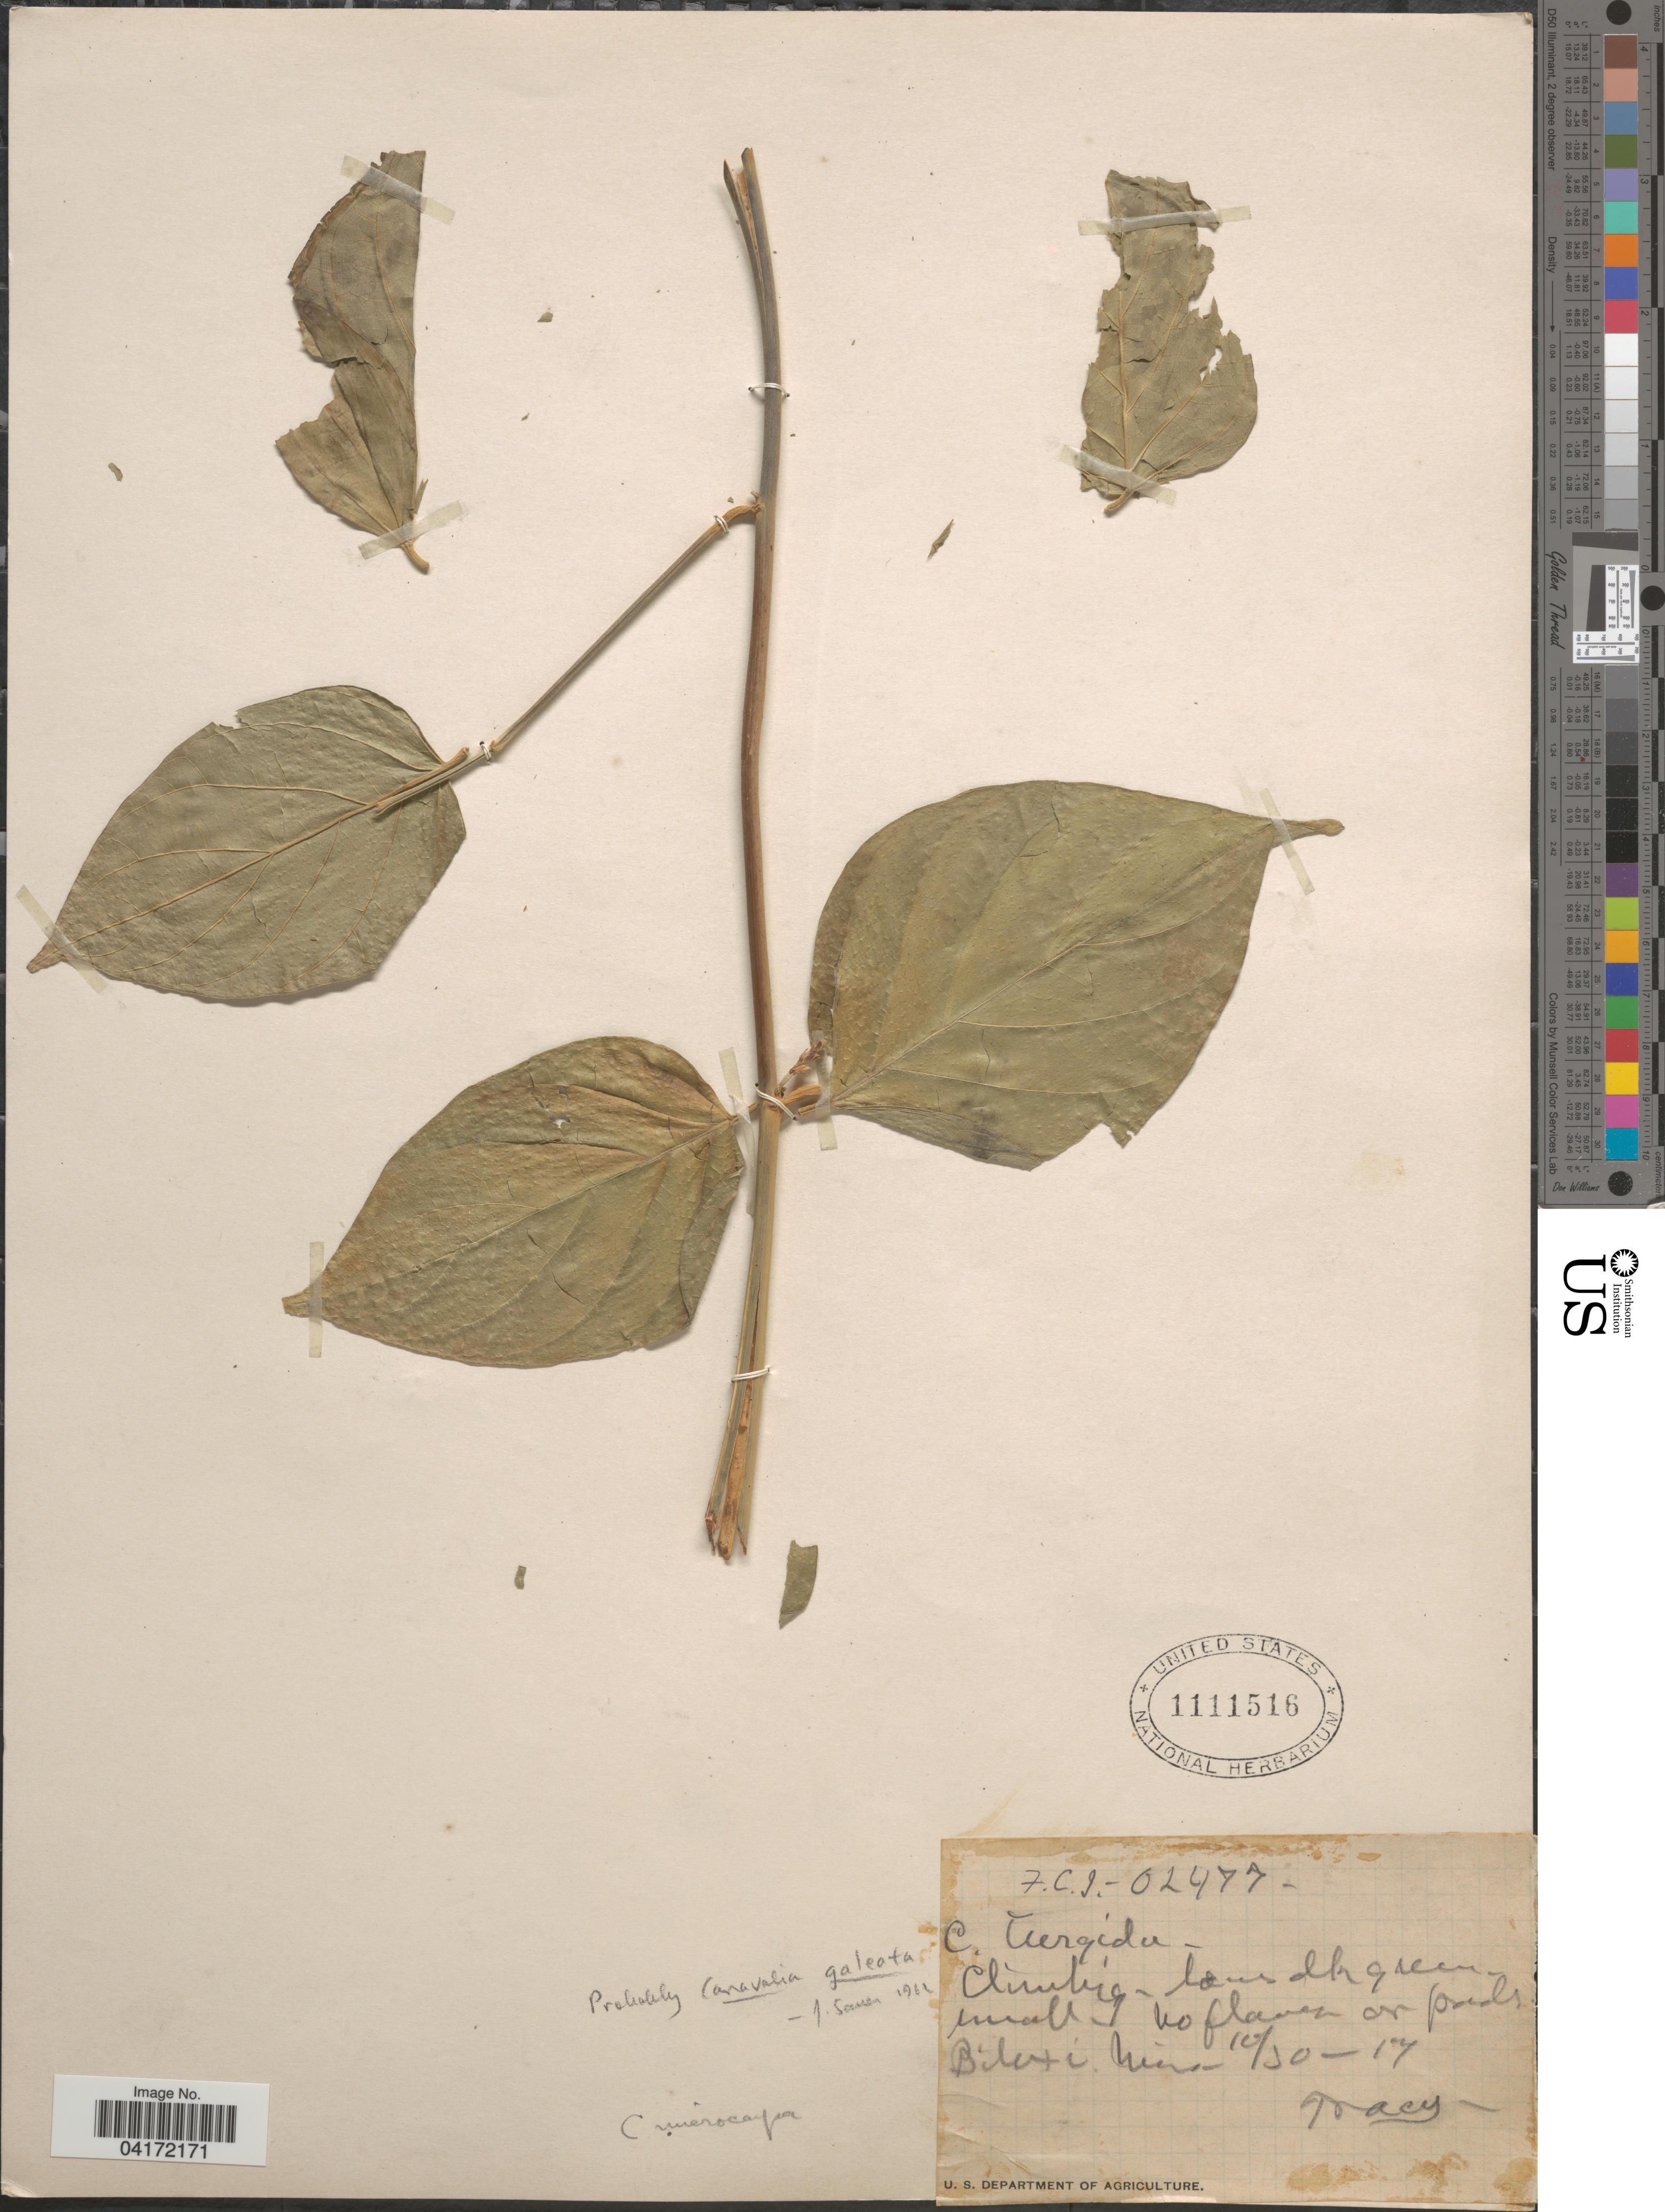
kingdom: Plantae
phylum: Tracheophyta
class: Magnoliopsida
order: Fabales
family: Fabaceae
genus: Canavalia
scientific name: Canavalia cathartica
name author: Thouars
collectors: -. Tracy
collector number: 7CI-02477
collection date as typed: Transcribed d/m/y: 30/10/17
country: United States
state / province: Mississippi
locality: Biloxi.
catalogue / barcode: US 1111516